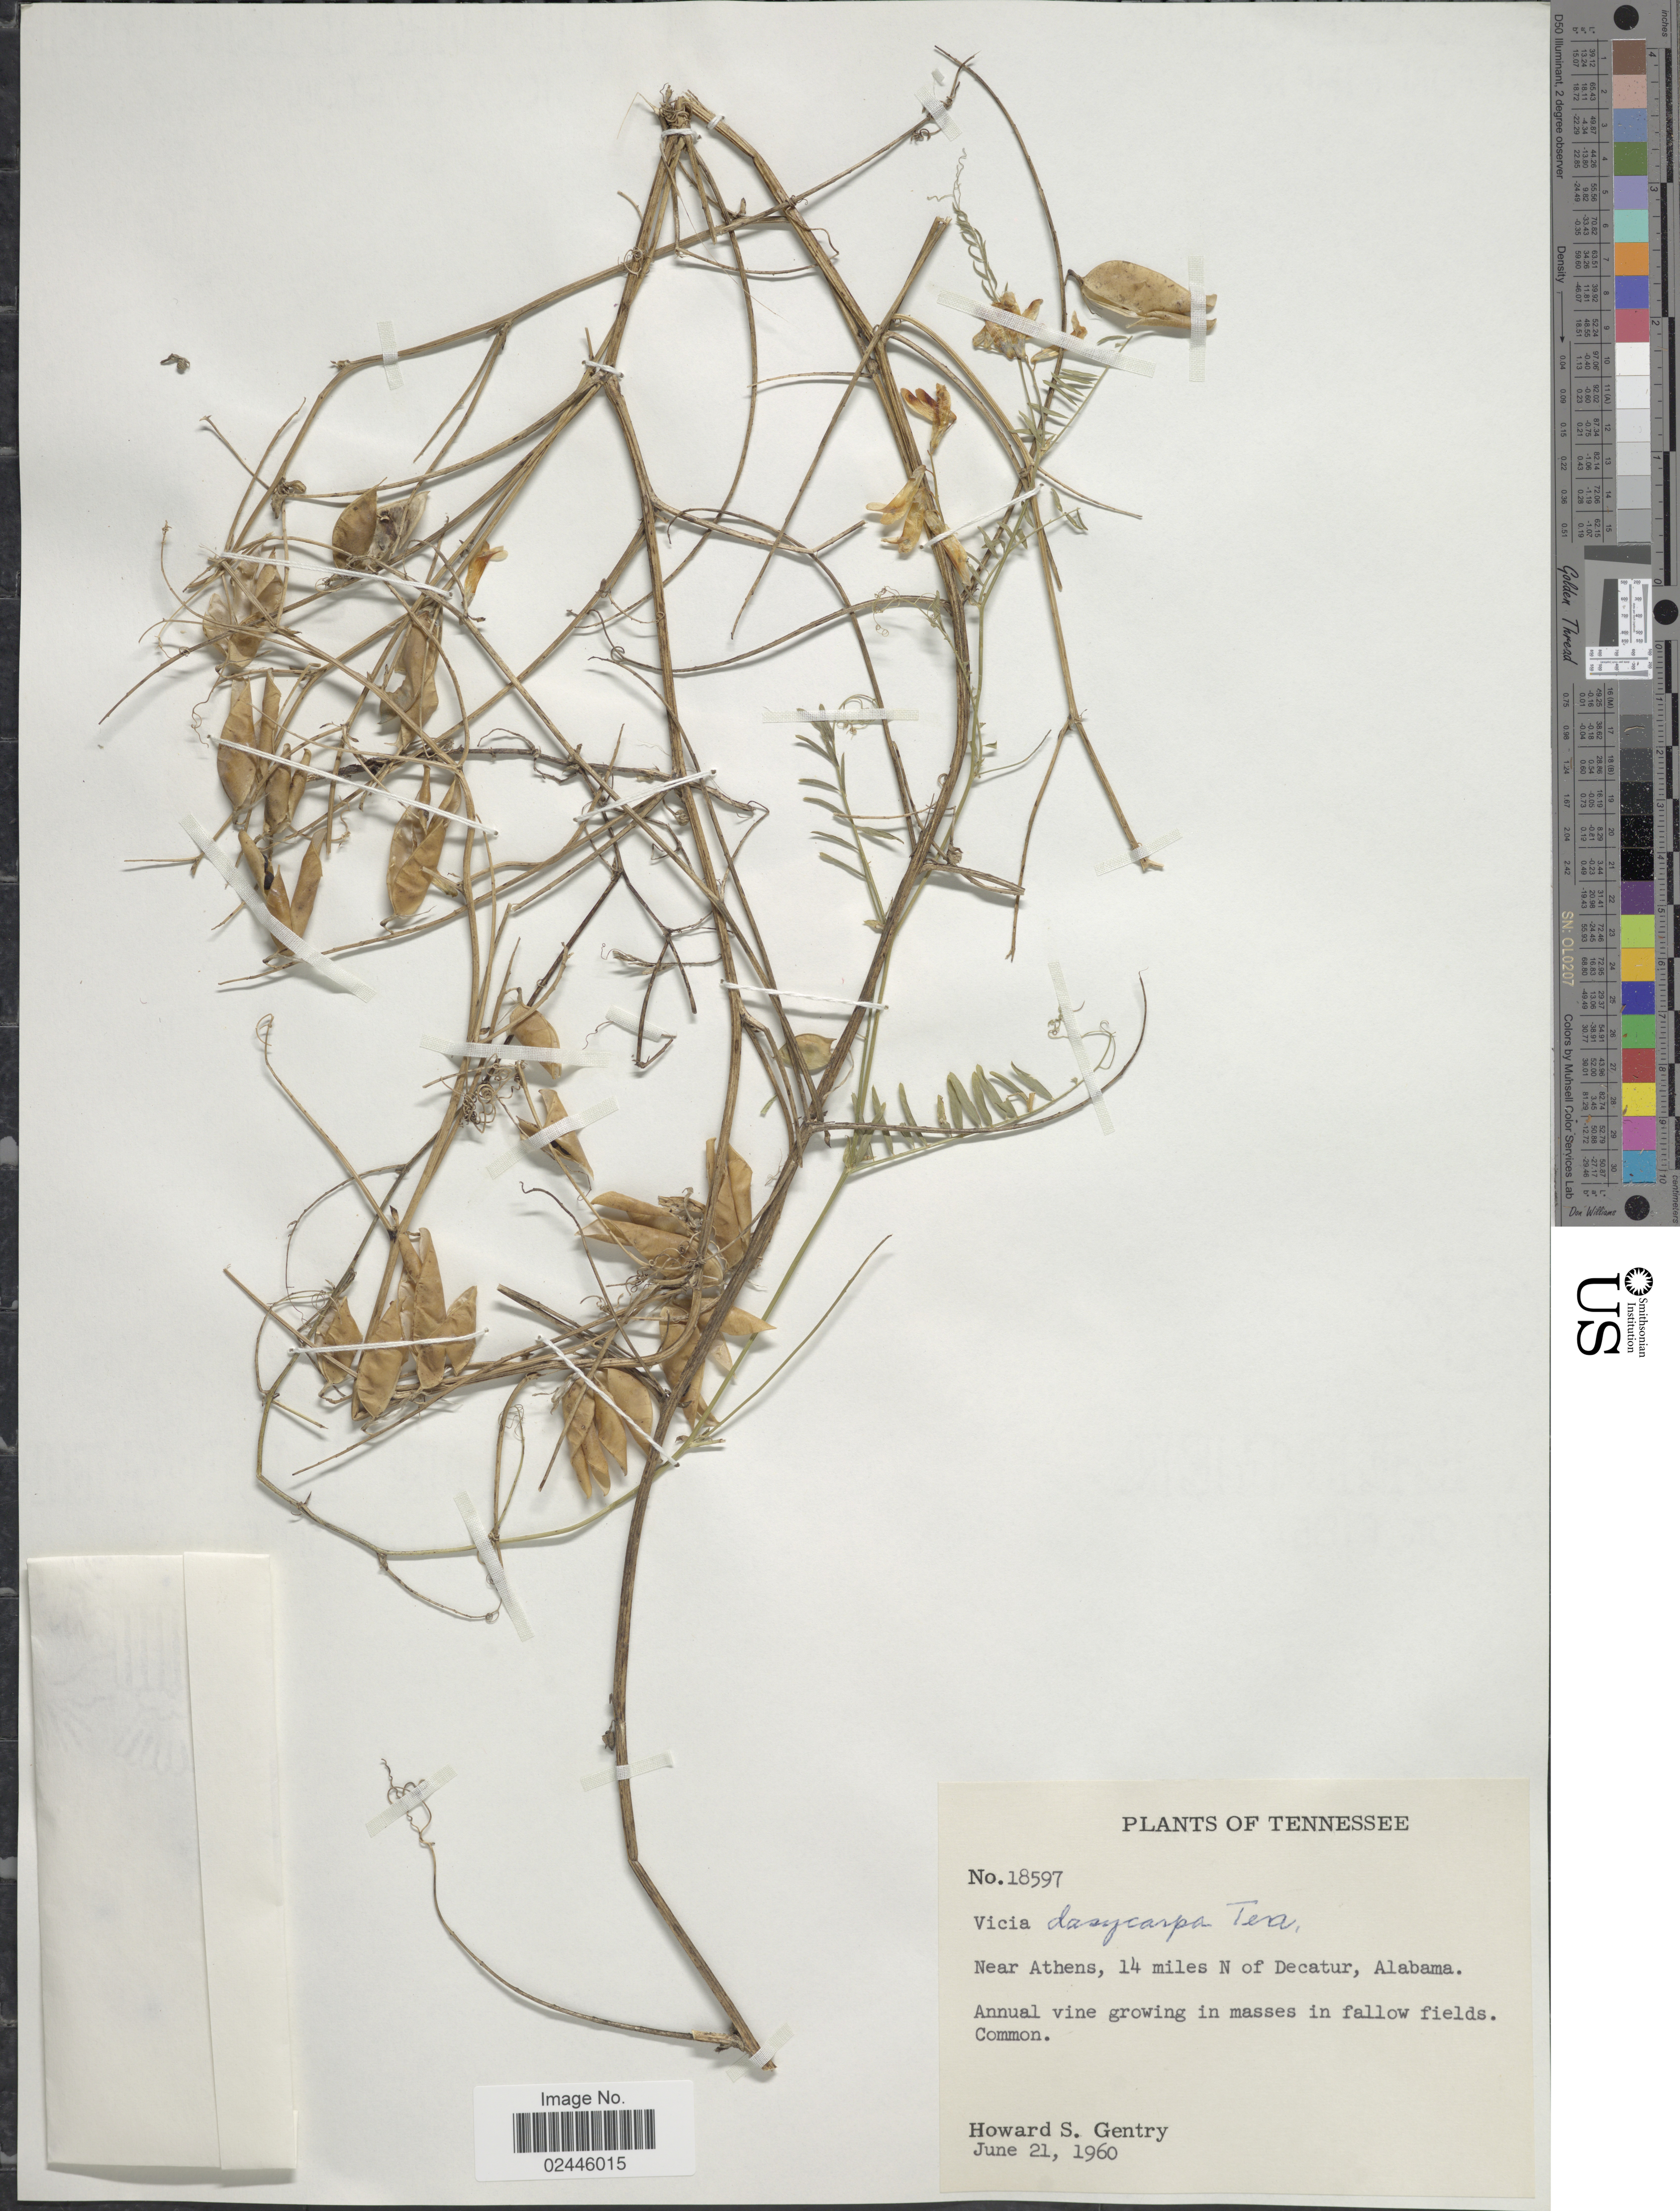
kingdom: Plantae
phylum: Tracheophyta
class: Magnoliopsida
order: Fabales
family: Fabaceae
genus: Vicia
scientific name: Vicia dasycarpa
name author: Ten.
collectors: H. S. Gentry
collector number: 18597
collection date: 1960-06-21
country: United States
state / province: Tennessee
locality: Near Athens, 14 miles N of Decatur, Alabama